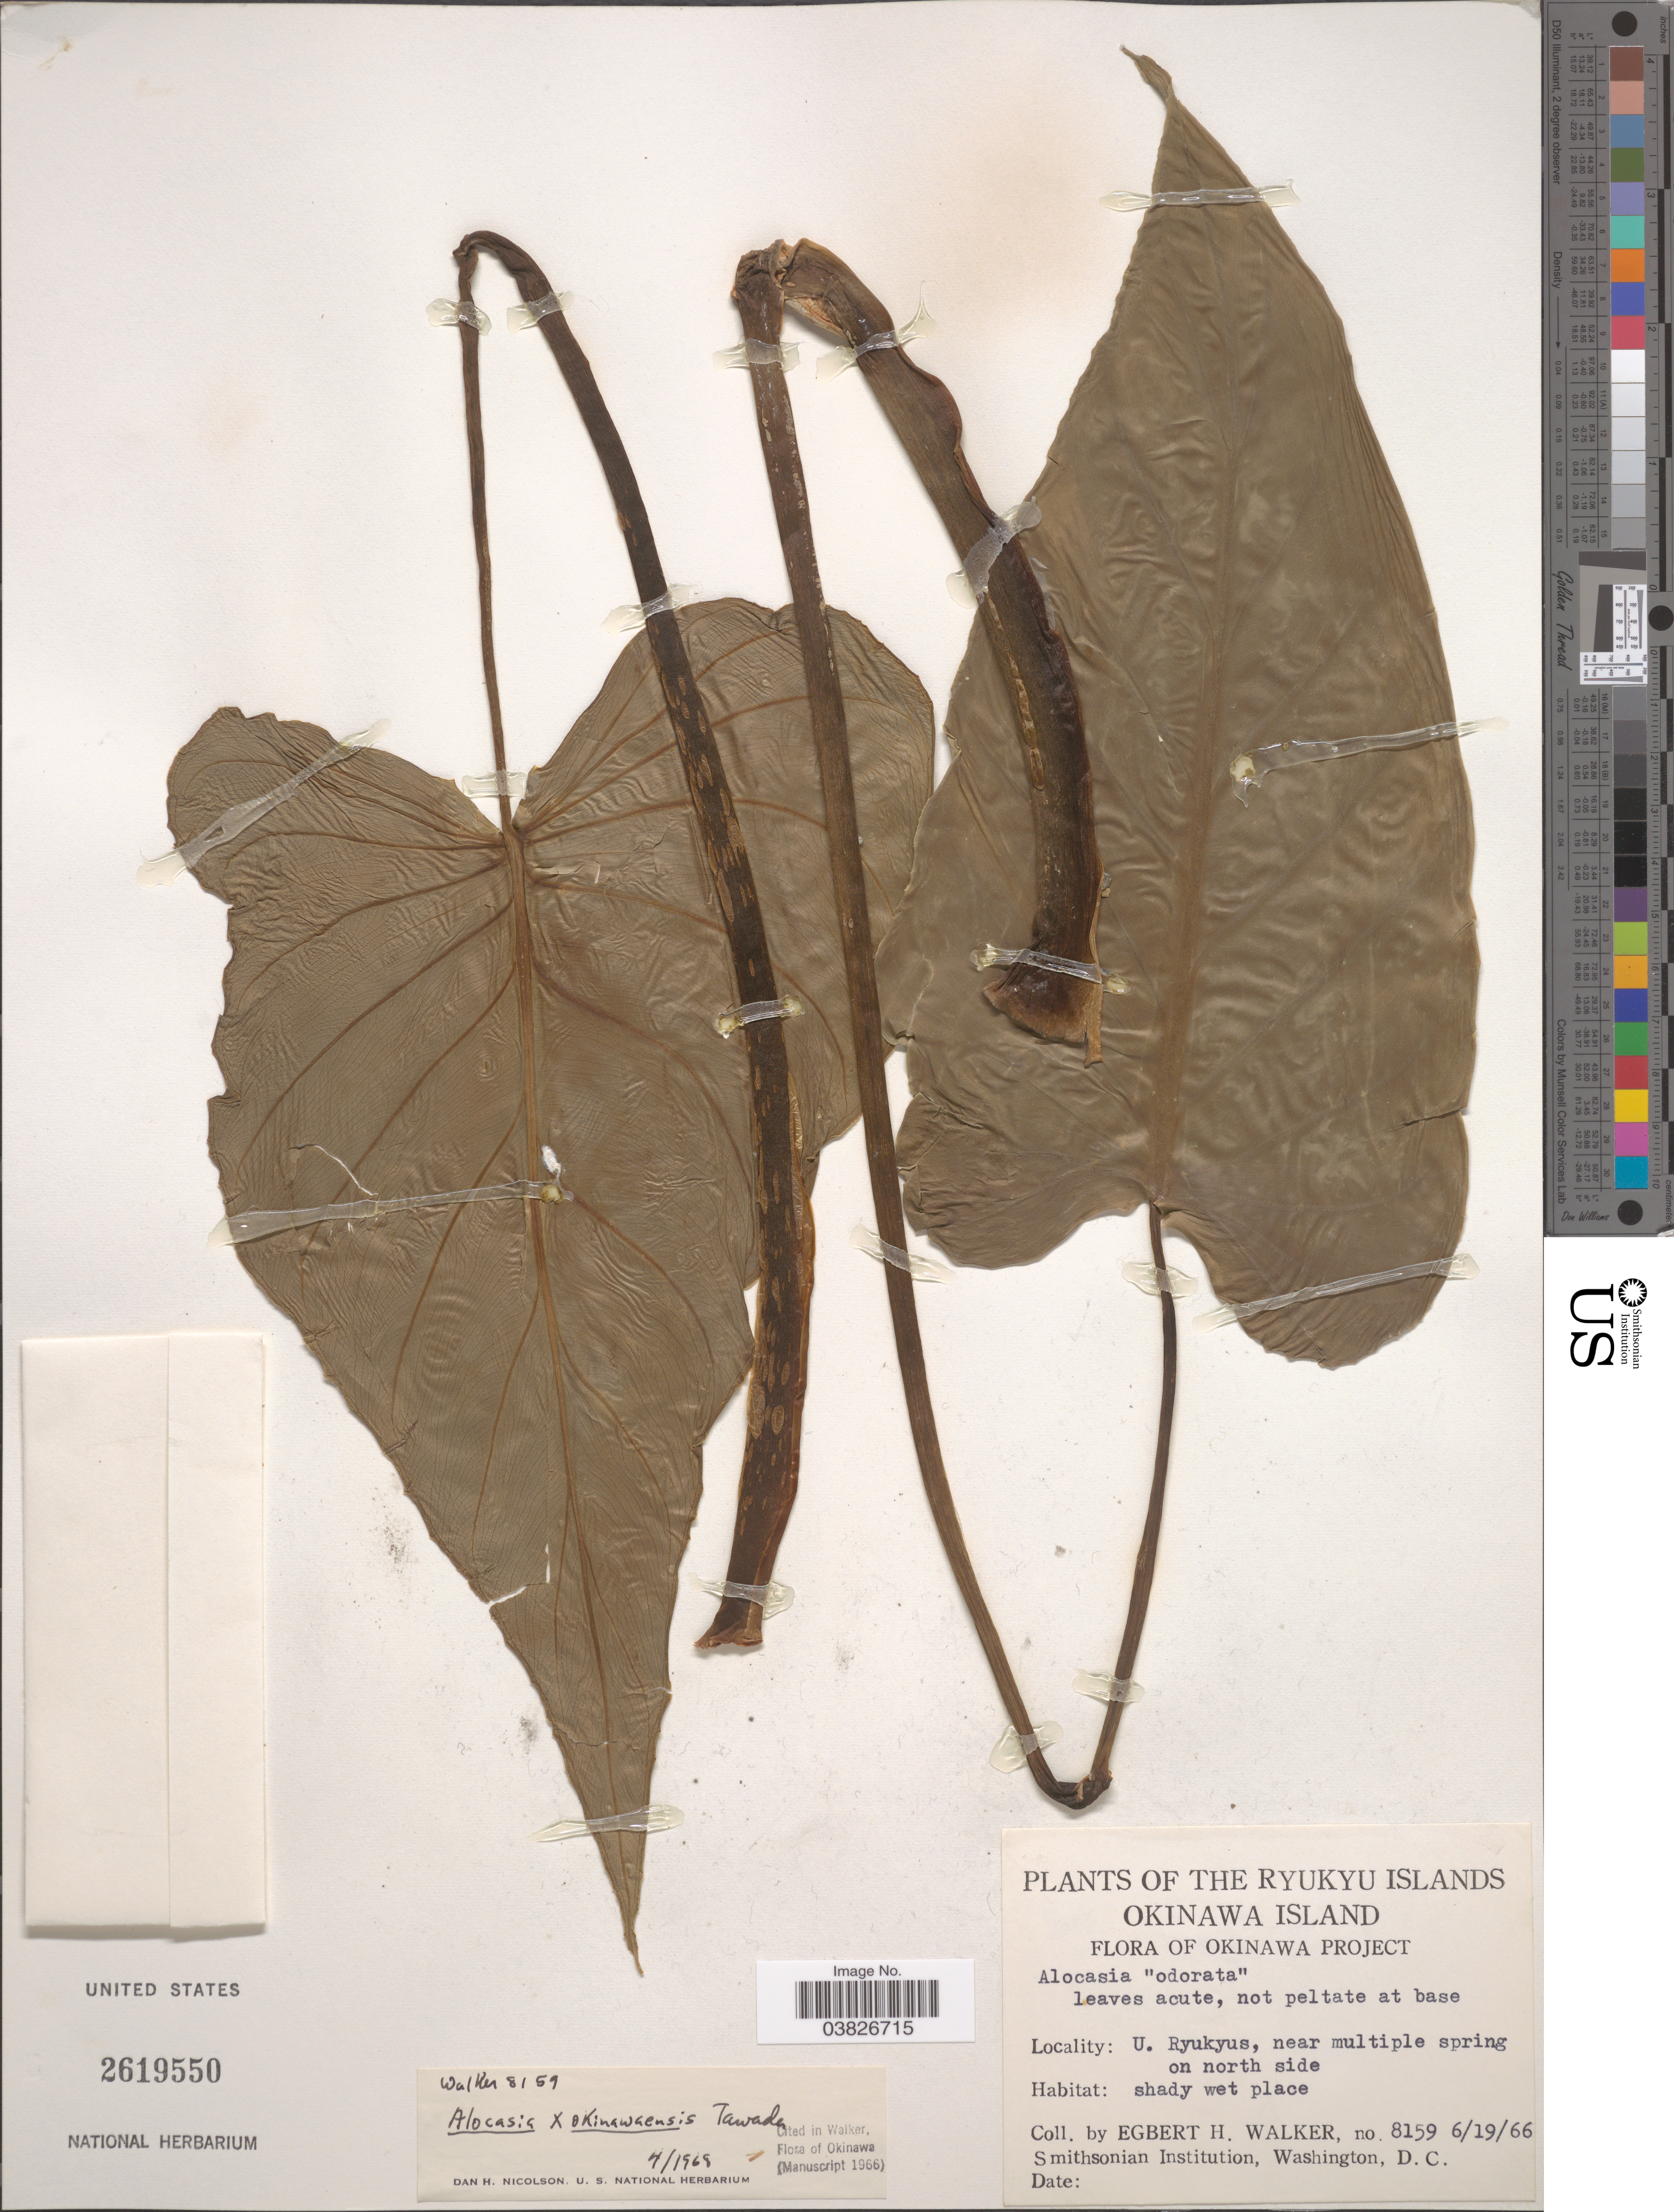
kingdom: Plantae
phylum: Tracheophyta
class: Liliopsida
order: Alismatales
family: Araceae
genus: Alocasia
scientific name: Alocasia x okinawensis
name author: Tawada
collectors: E. H. Walker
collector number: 8159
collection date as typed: Transcribed d/m/y: 19/6/66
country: Japan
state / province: Okinawa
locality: Ryukyu Islands. Okinawa Islands. Okinawa Project. U. Ryukyus, near multiple spring on north side.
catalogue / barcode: US 2619550